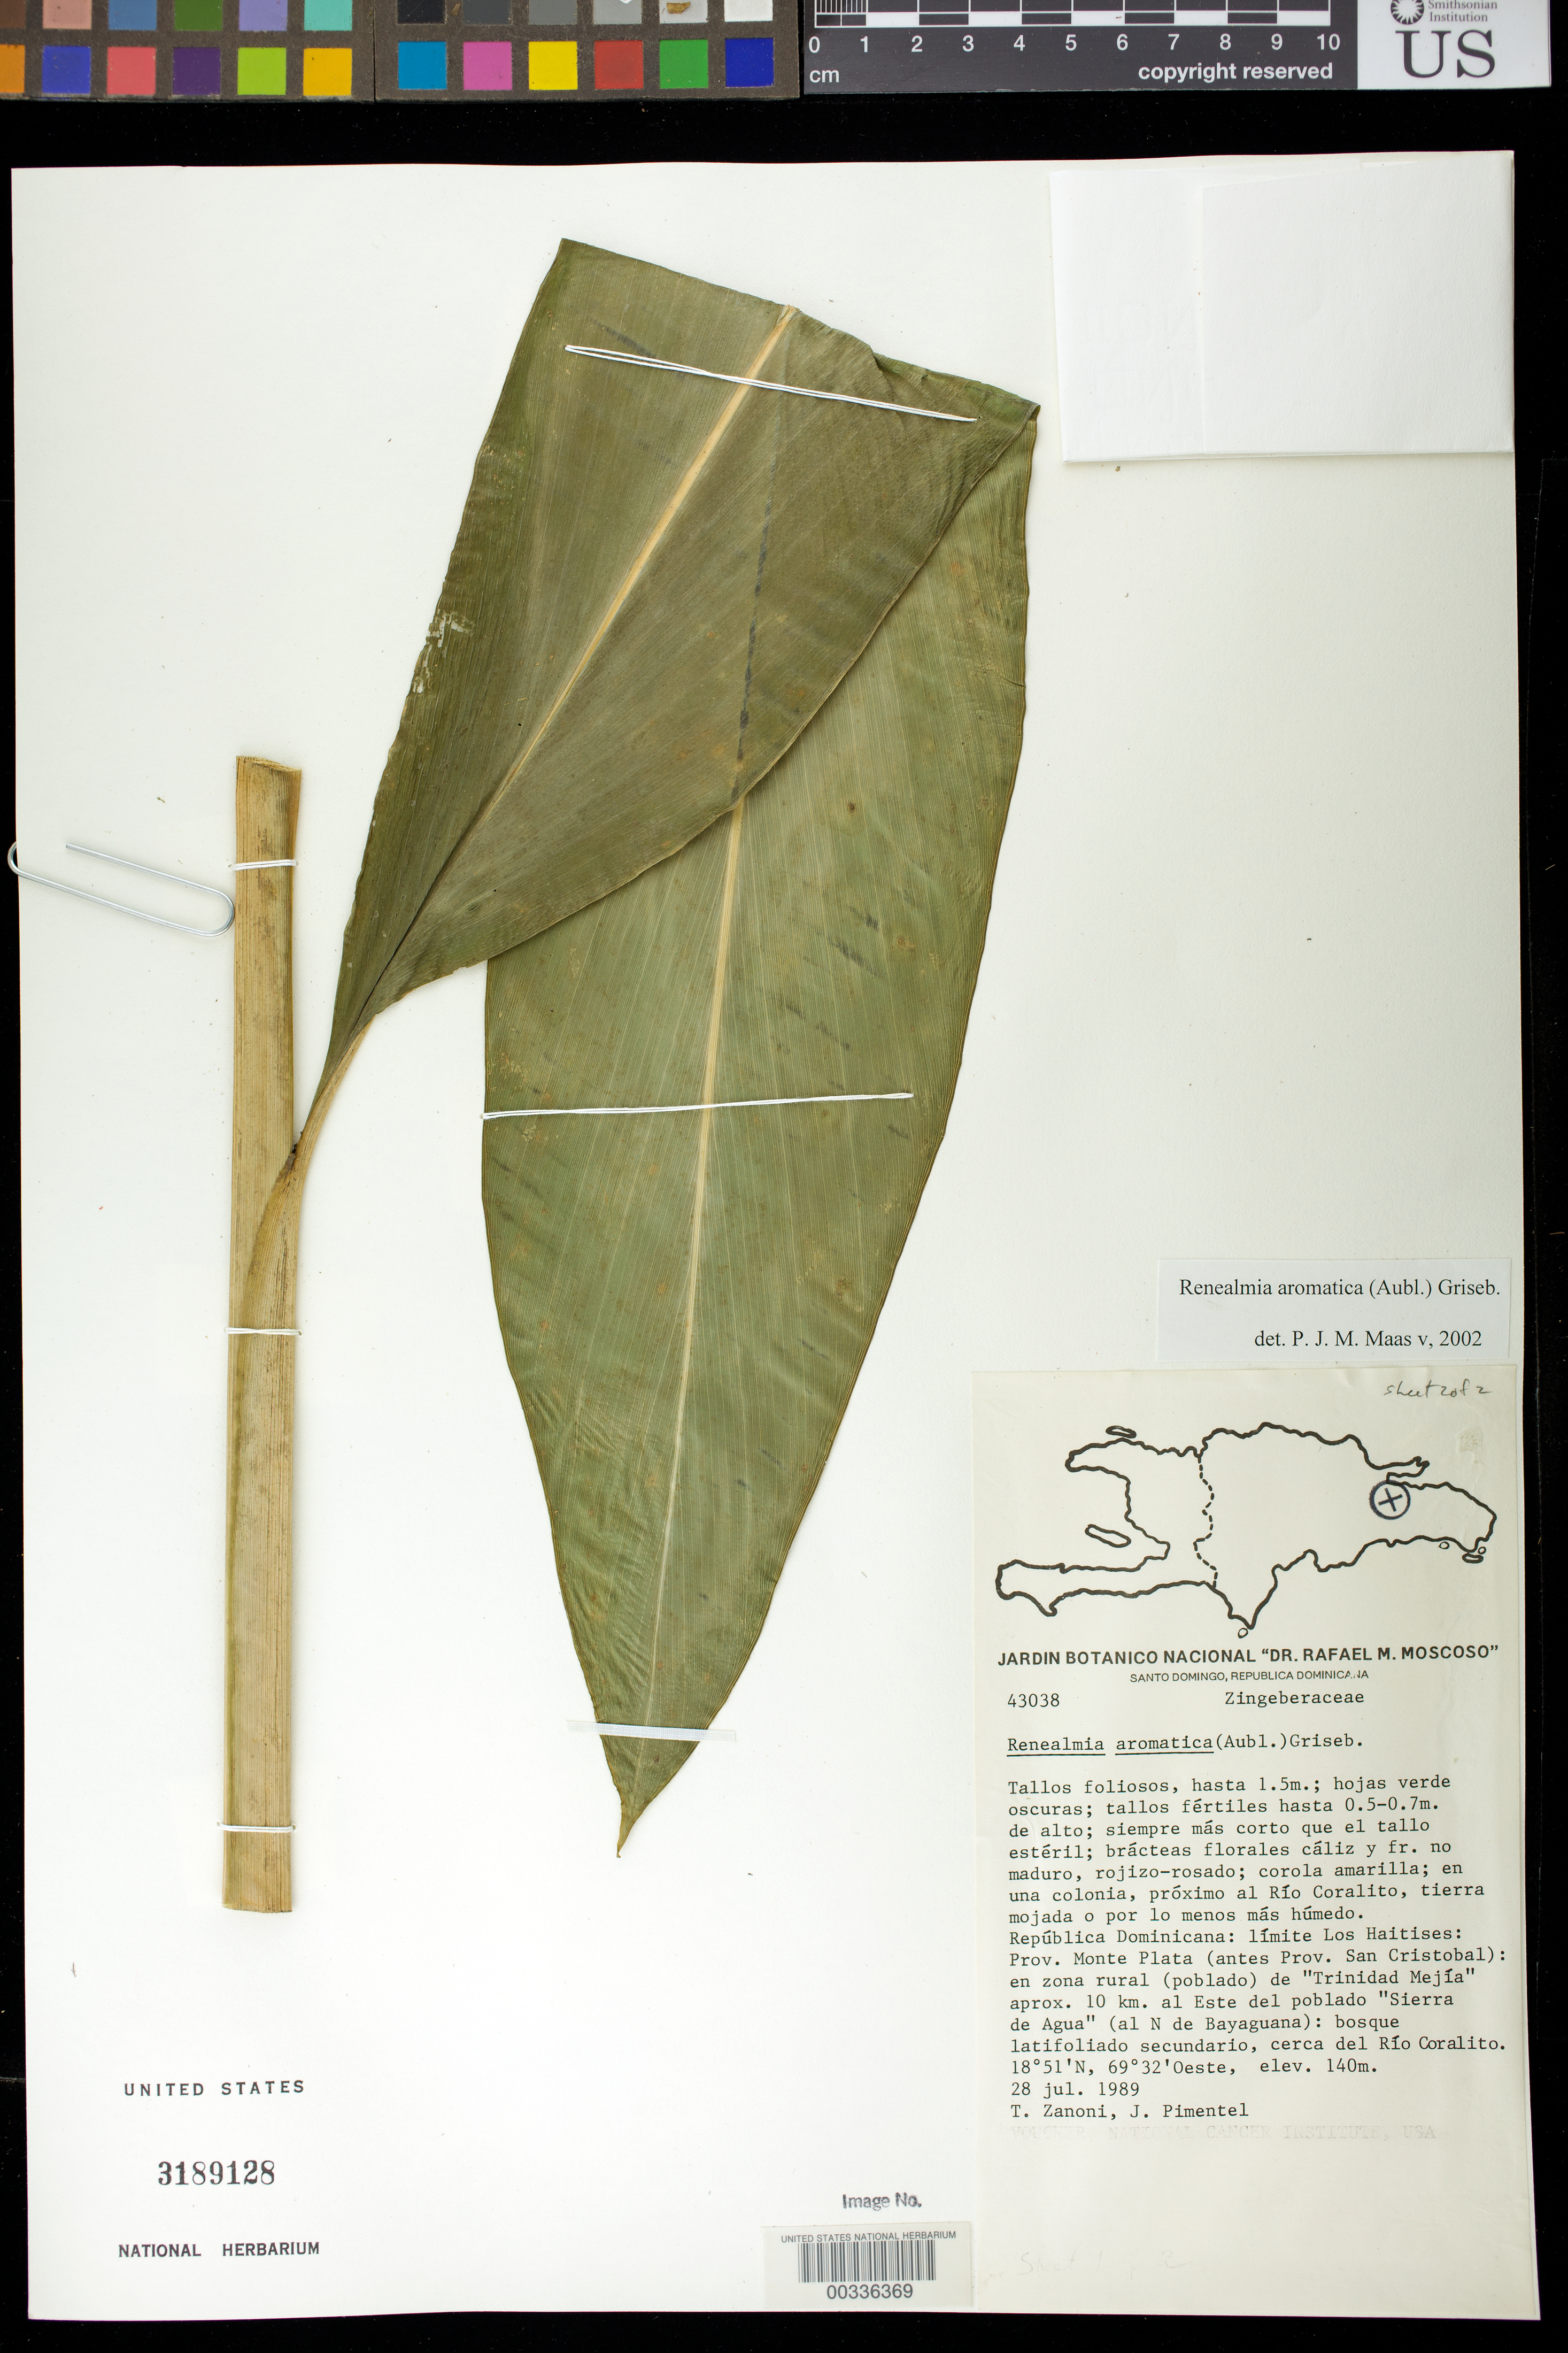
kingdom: Plantae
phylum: Tracheophyta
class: Liliopsida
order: Zingiberales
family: Zingiberaceae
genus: Renealmia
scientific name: Renealmia aromatica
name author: (Aubl.) Griseb.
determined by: Maas, Paul J. M.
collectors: T. A. Zanoni & J. Pimentel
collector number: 43038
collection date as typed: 28 Jul 1989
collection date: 1989-07-28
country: Dominican Republic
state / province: San Cristóbal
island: Hispaniola Island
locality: Prov monte plata (antes prov san cristobal): en zona rural de "trinidad mejia" aprox 10 km al este del poblado "sierra de agua"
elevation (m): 140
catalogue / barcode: US 3189128